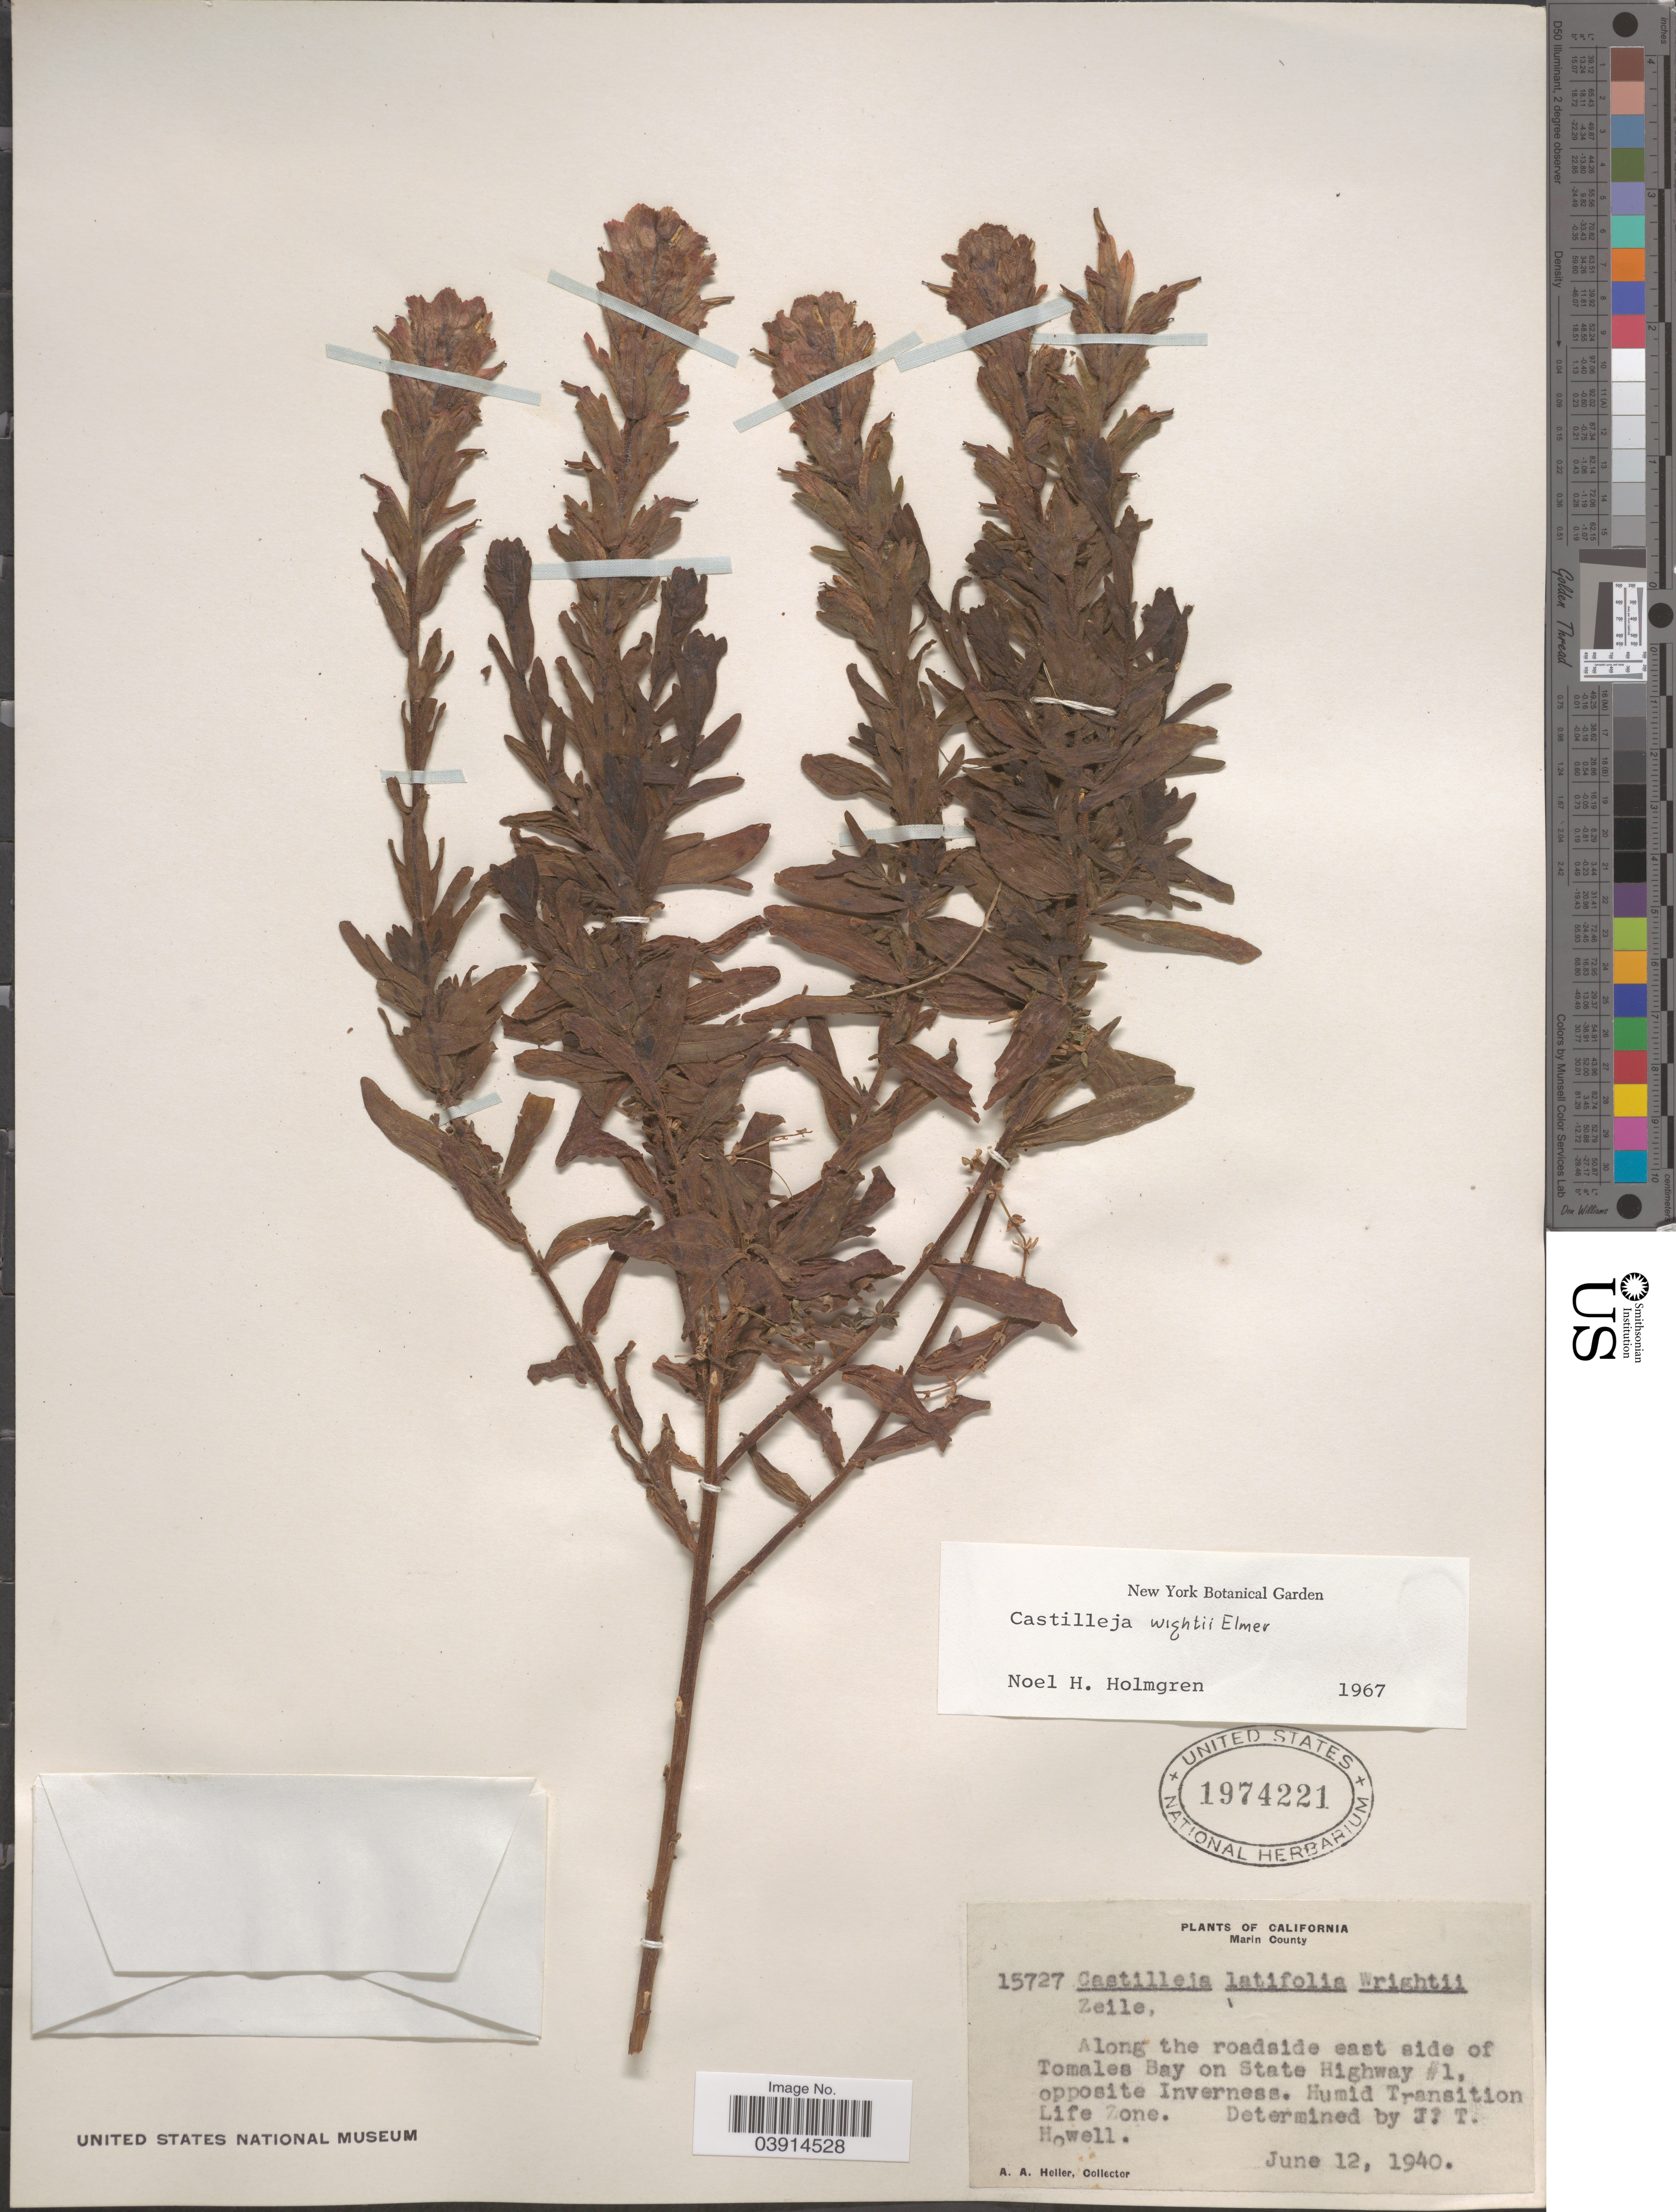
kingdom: Plantae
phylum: Tracheophyta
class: Magnoliopsida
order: Lamiales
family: Orobanchaceae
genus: Castilleja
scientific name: Castilleja wightii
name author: Elmer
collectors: A. A. Heller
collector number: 15727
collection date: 1940-06-12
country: United States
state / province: California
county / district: Marin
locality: Marin County. Along the roadside east side of Tomales Bay on State Highway #1, opposite Inverness. Humid Transition Life Zone.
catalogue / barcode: US 1974221